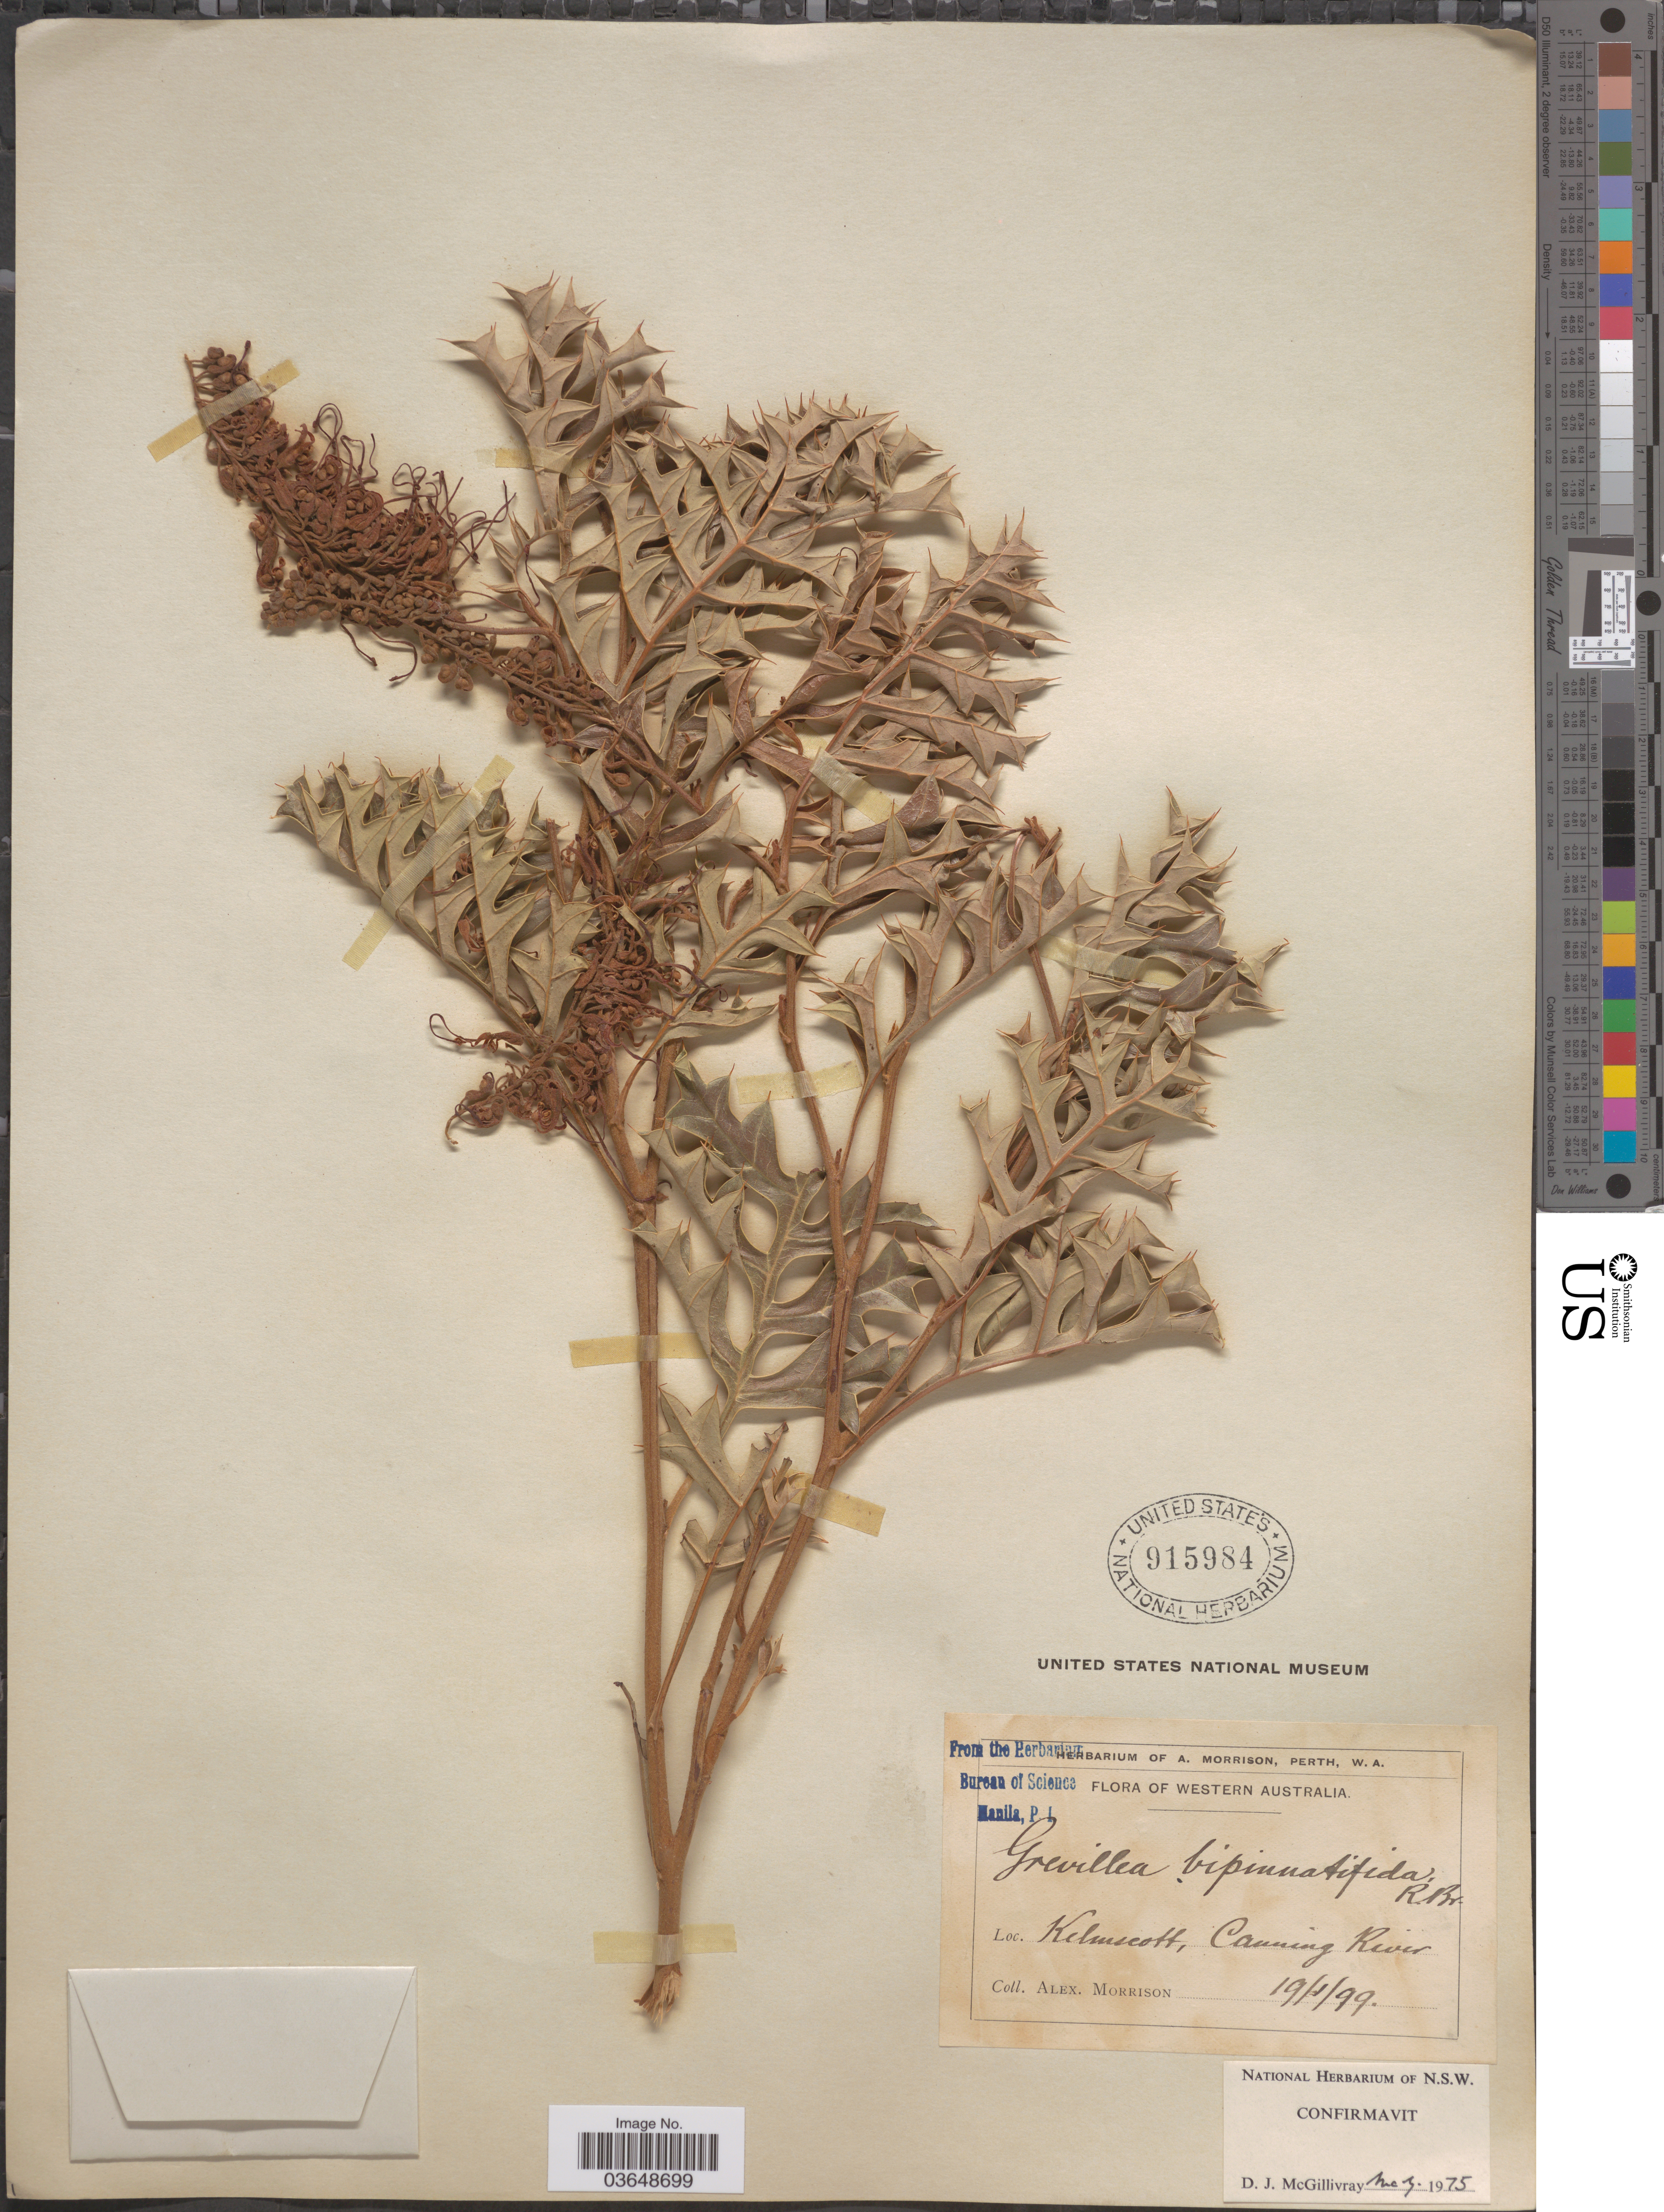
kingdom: Plantae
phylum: Tracheophyta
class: Magnoliopsida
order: Proteales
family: Proteaceae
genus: Grevillea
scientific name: Grevillea bipinnatifida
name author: R. Br.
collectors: A. Morrison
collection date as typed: Transcribed d/m/y: 19/1/99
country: Australia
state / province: Western Australia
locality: Kelmscott, Canning River.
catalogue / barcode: US 915984